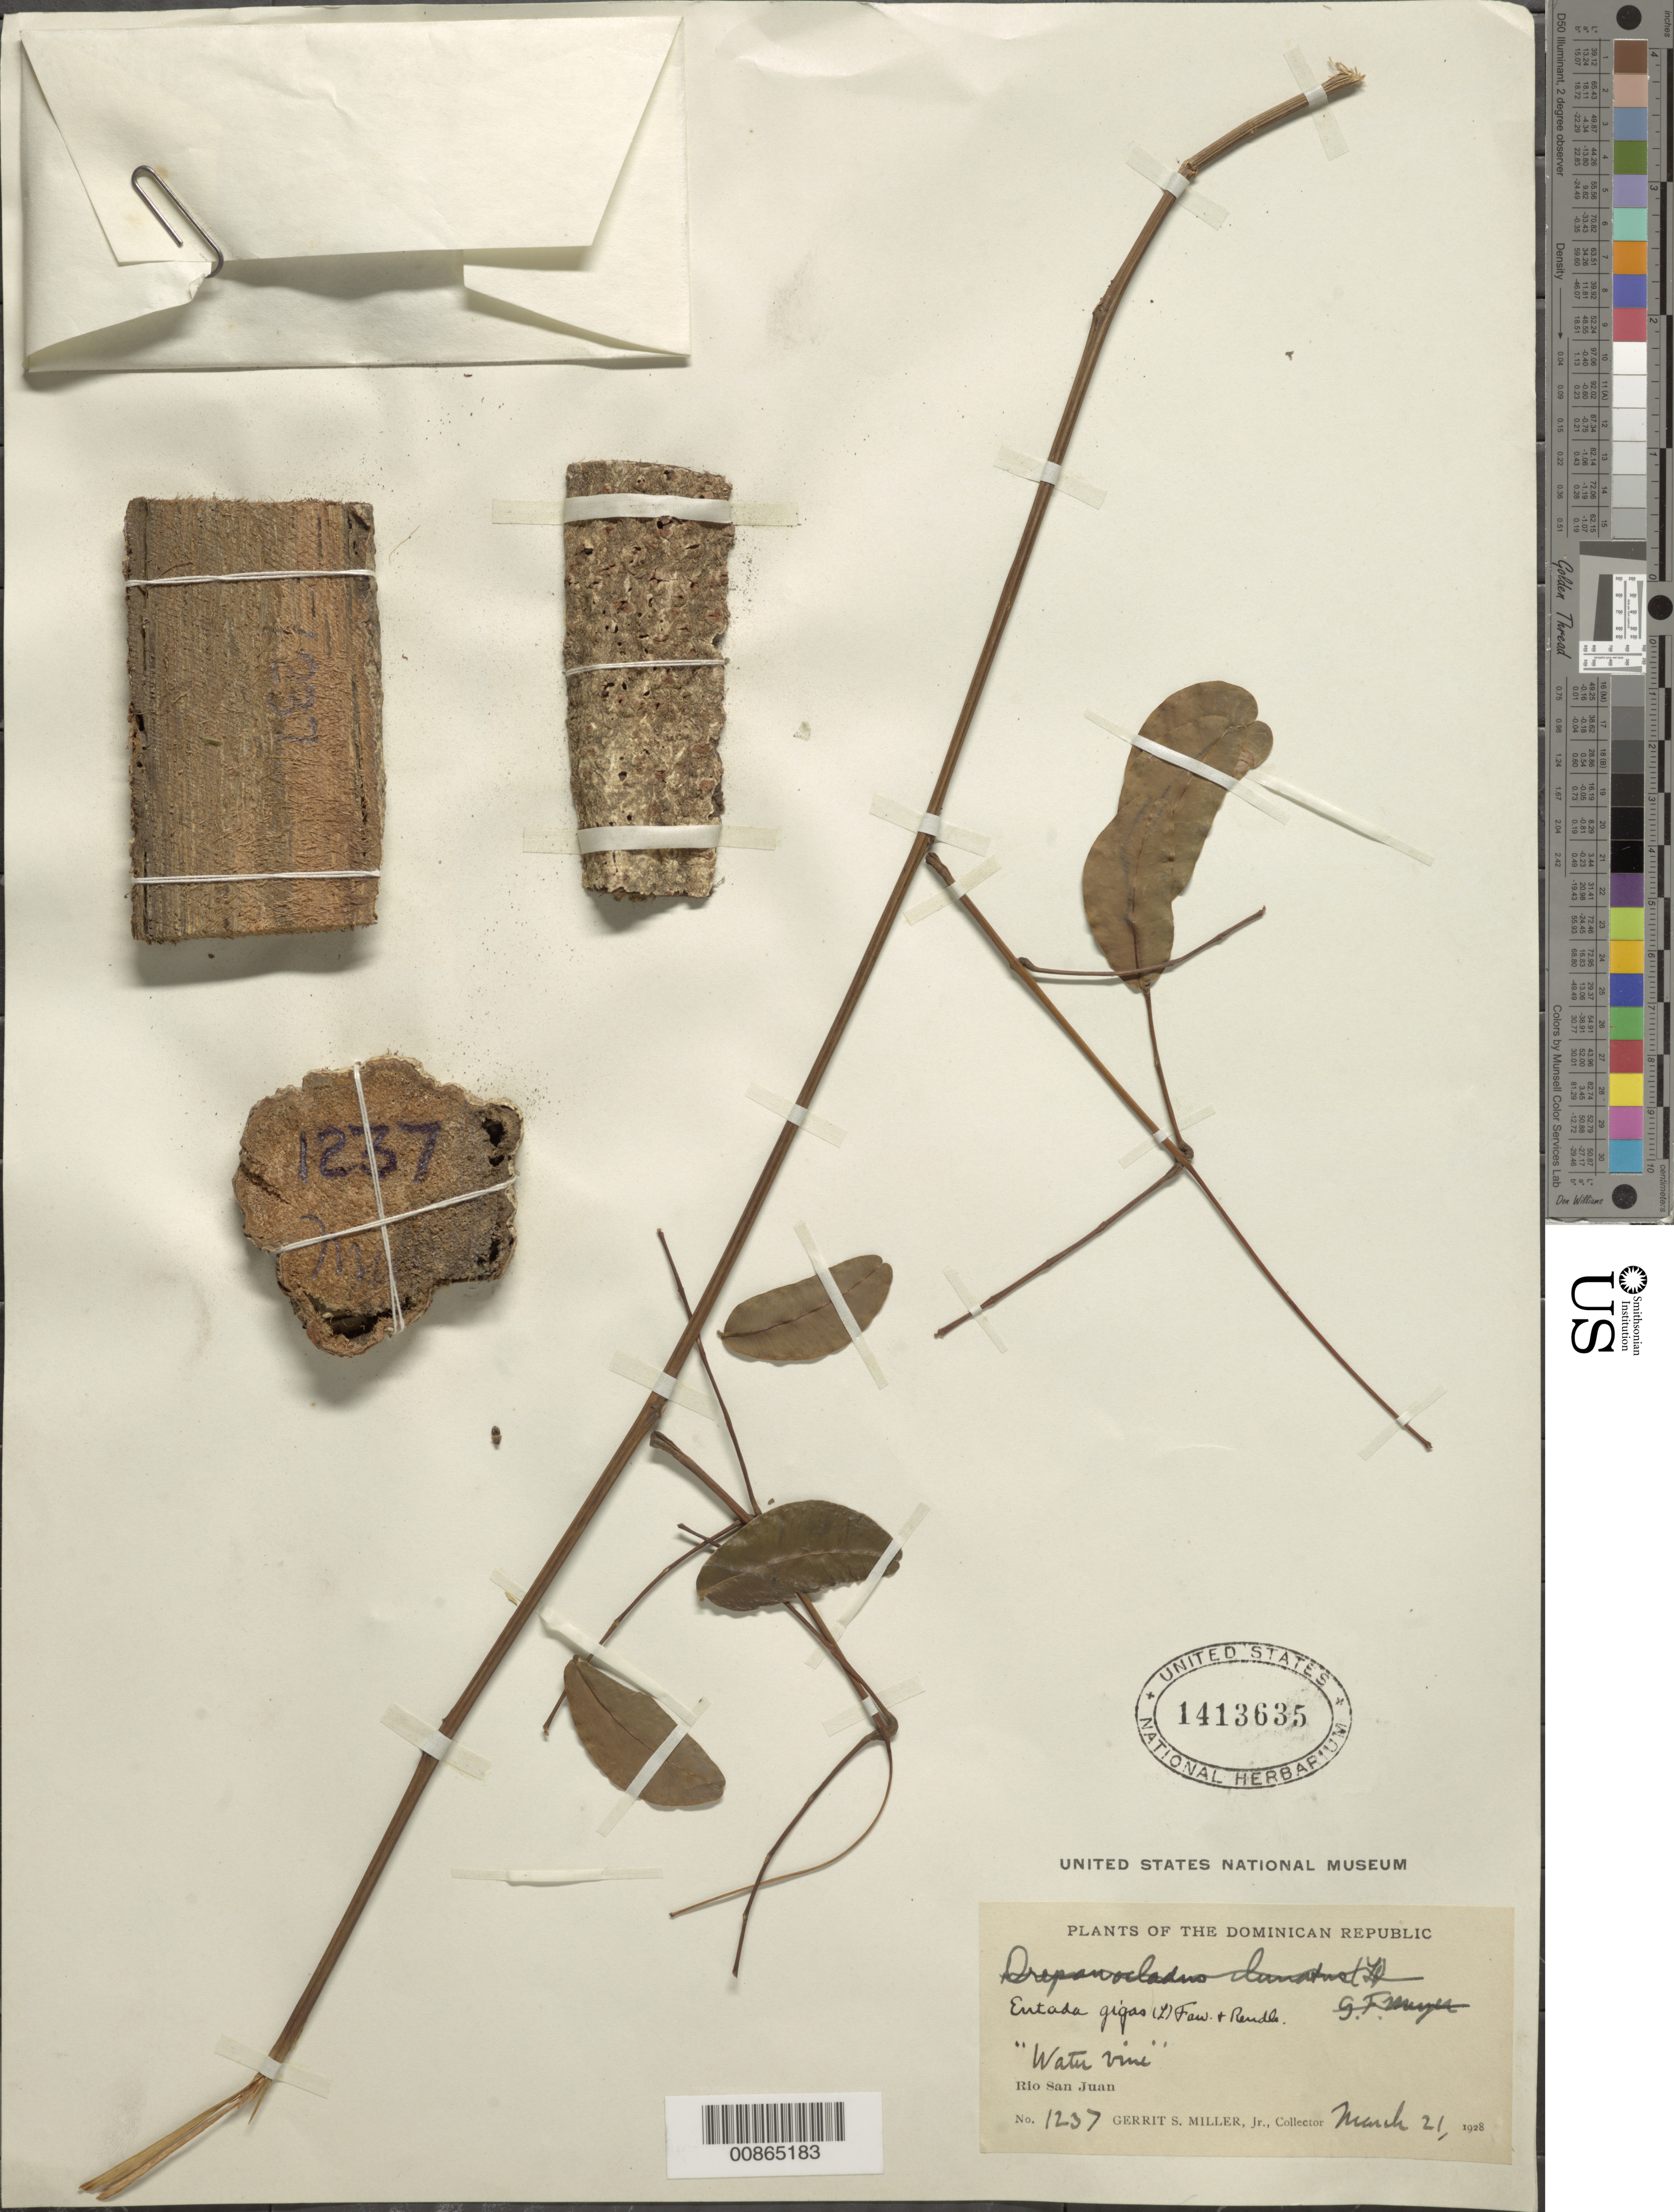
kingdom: Plantae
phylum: Tracheophyta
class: Magnoliopsida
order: Fabales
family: Fabaceae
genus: Entada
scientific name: Entada gigas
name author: (L.) Fawc. & Rendle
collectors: G. S. Miller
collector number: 1237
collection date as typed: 21 Mar 1928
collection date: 1928-03-21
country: Dominican Republic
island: Hispaniola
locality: Río San Juan.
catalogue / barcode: US 1413635